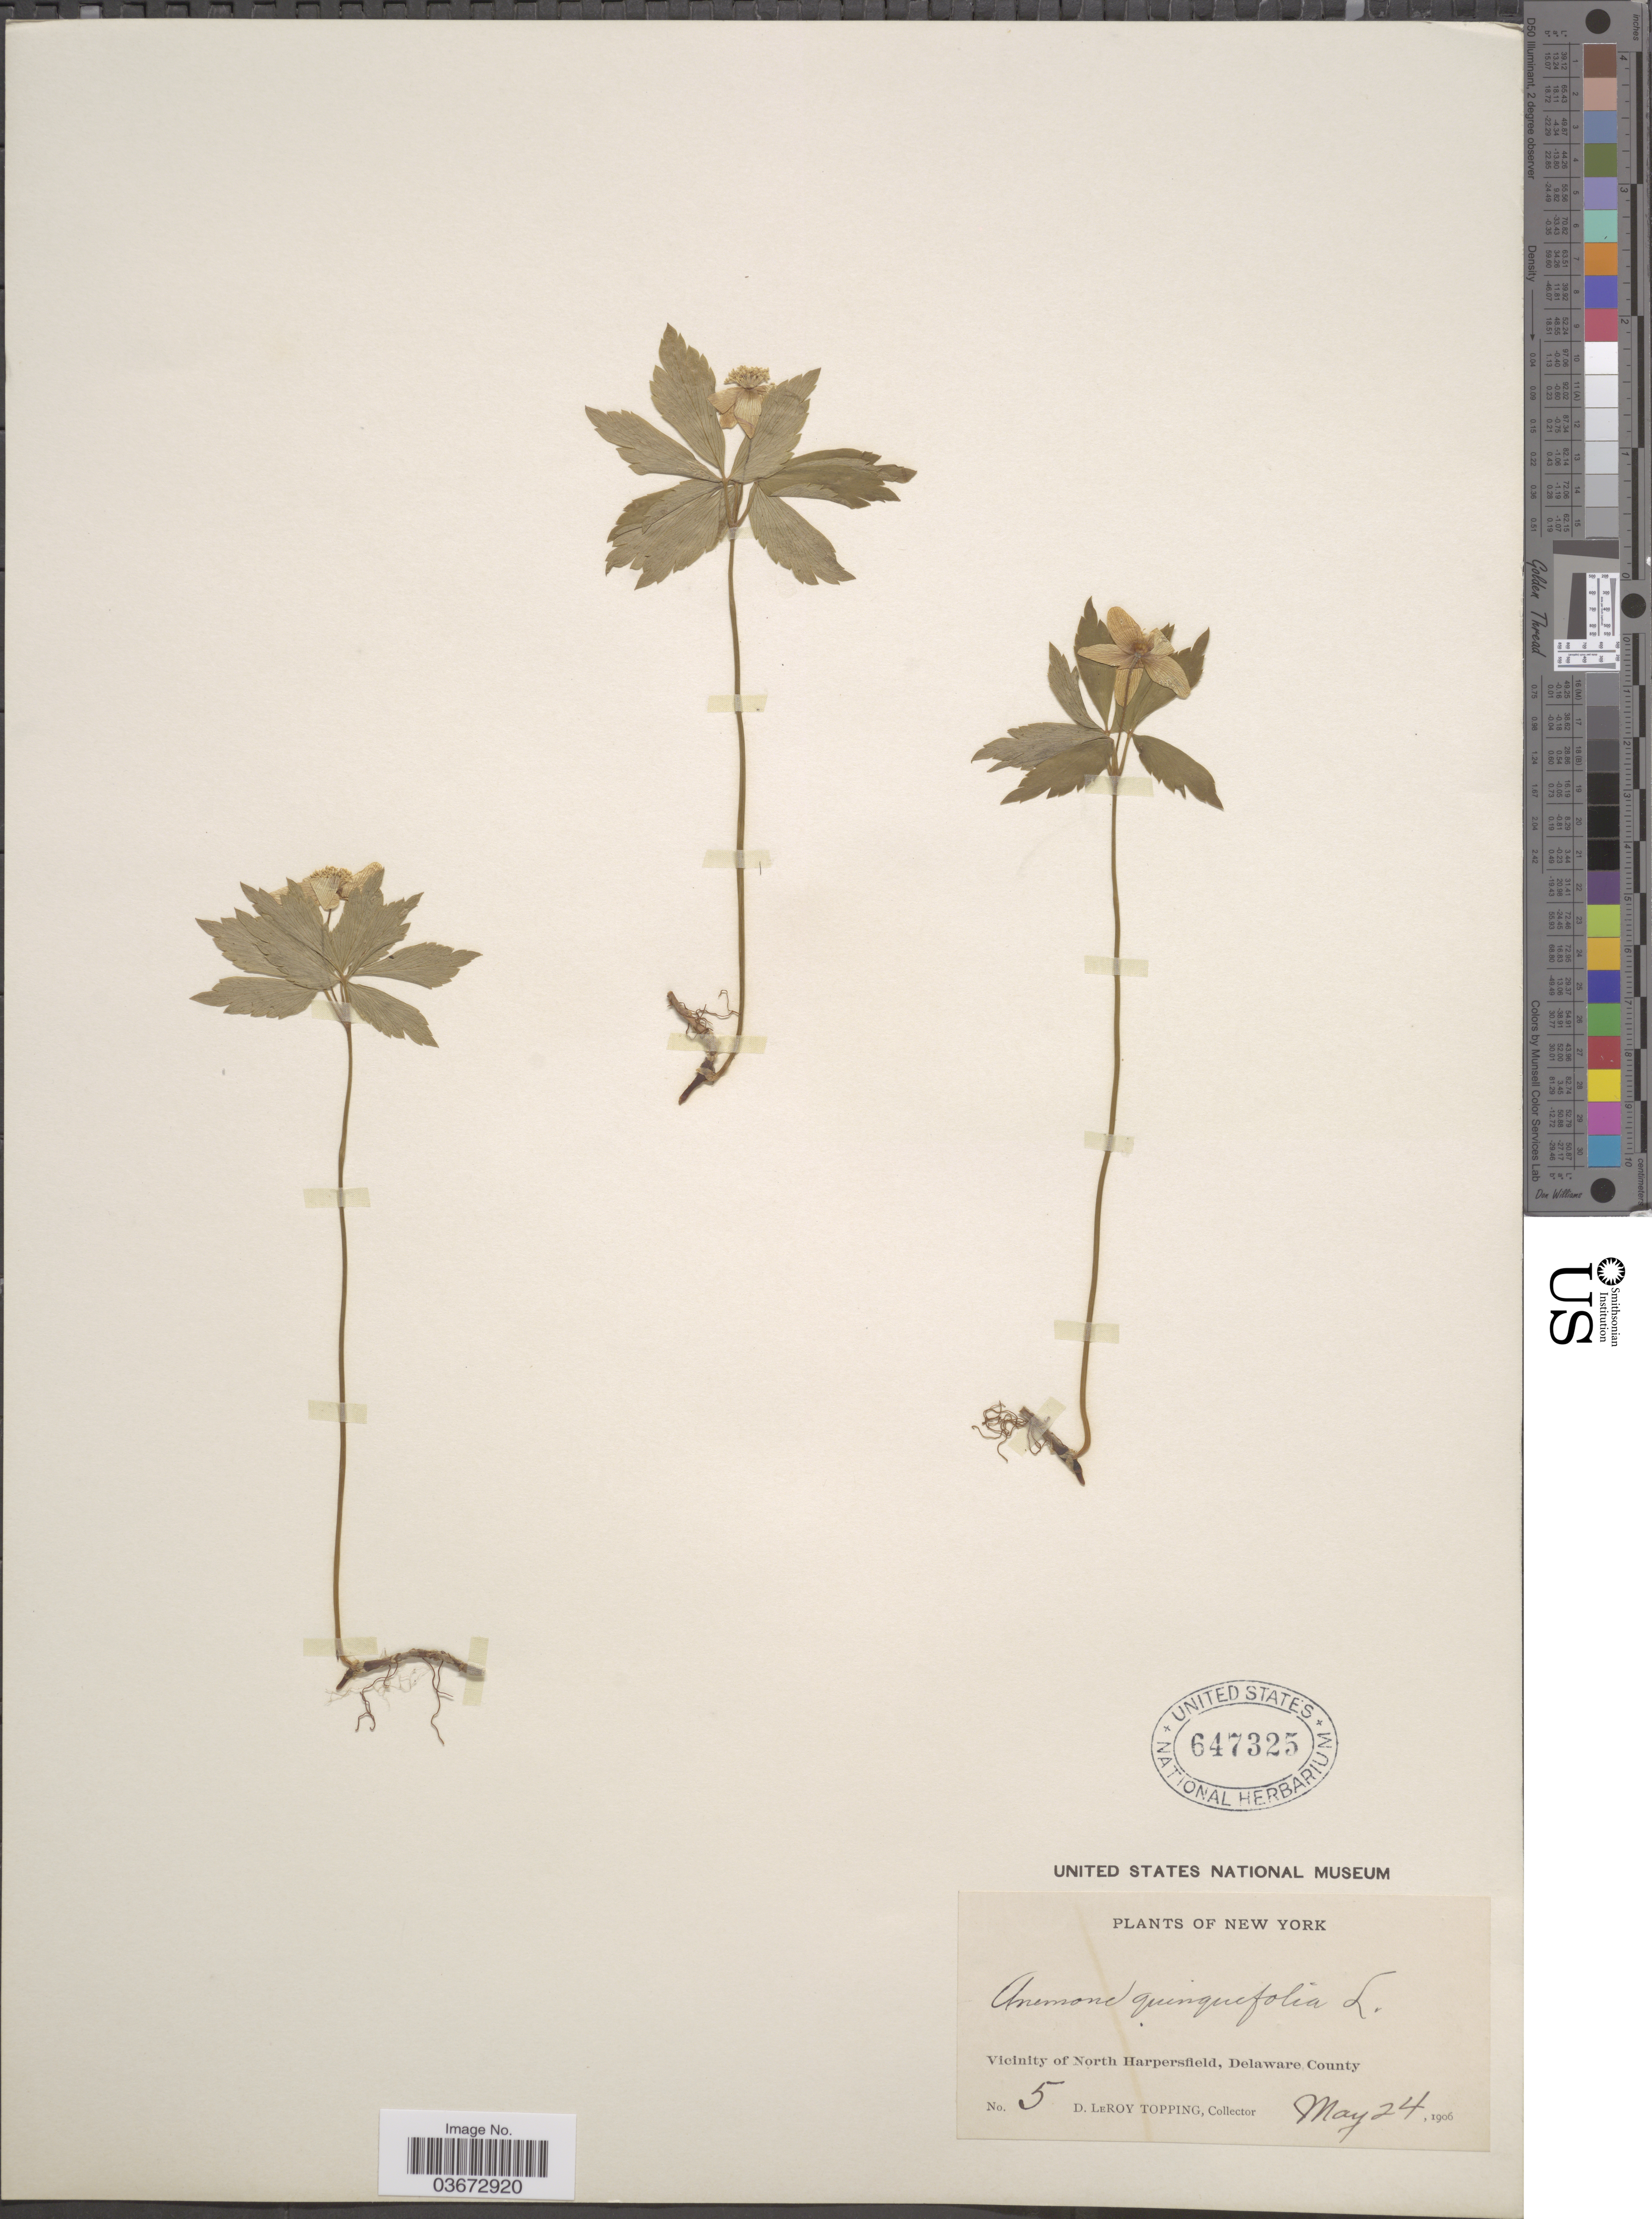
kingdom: Plantae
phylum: Tracheophyta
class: Magnoliopsida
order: Ranunculales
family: Ranunculaceae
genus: Anemone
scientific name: Anemone quinquefolia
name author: L.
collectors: D. L. Topping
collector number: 5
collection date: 1906-05-24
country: United States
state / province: New York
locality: Vicinity of North Harpersfield, Delaware County.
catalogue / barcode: US 647325